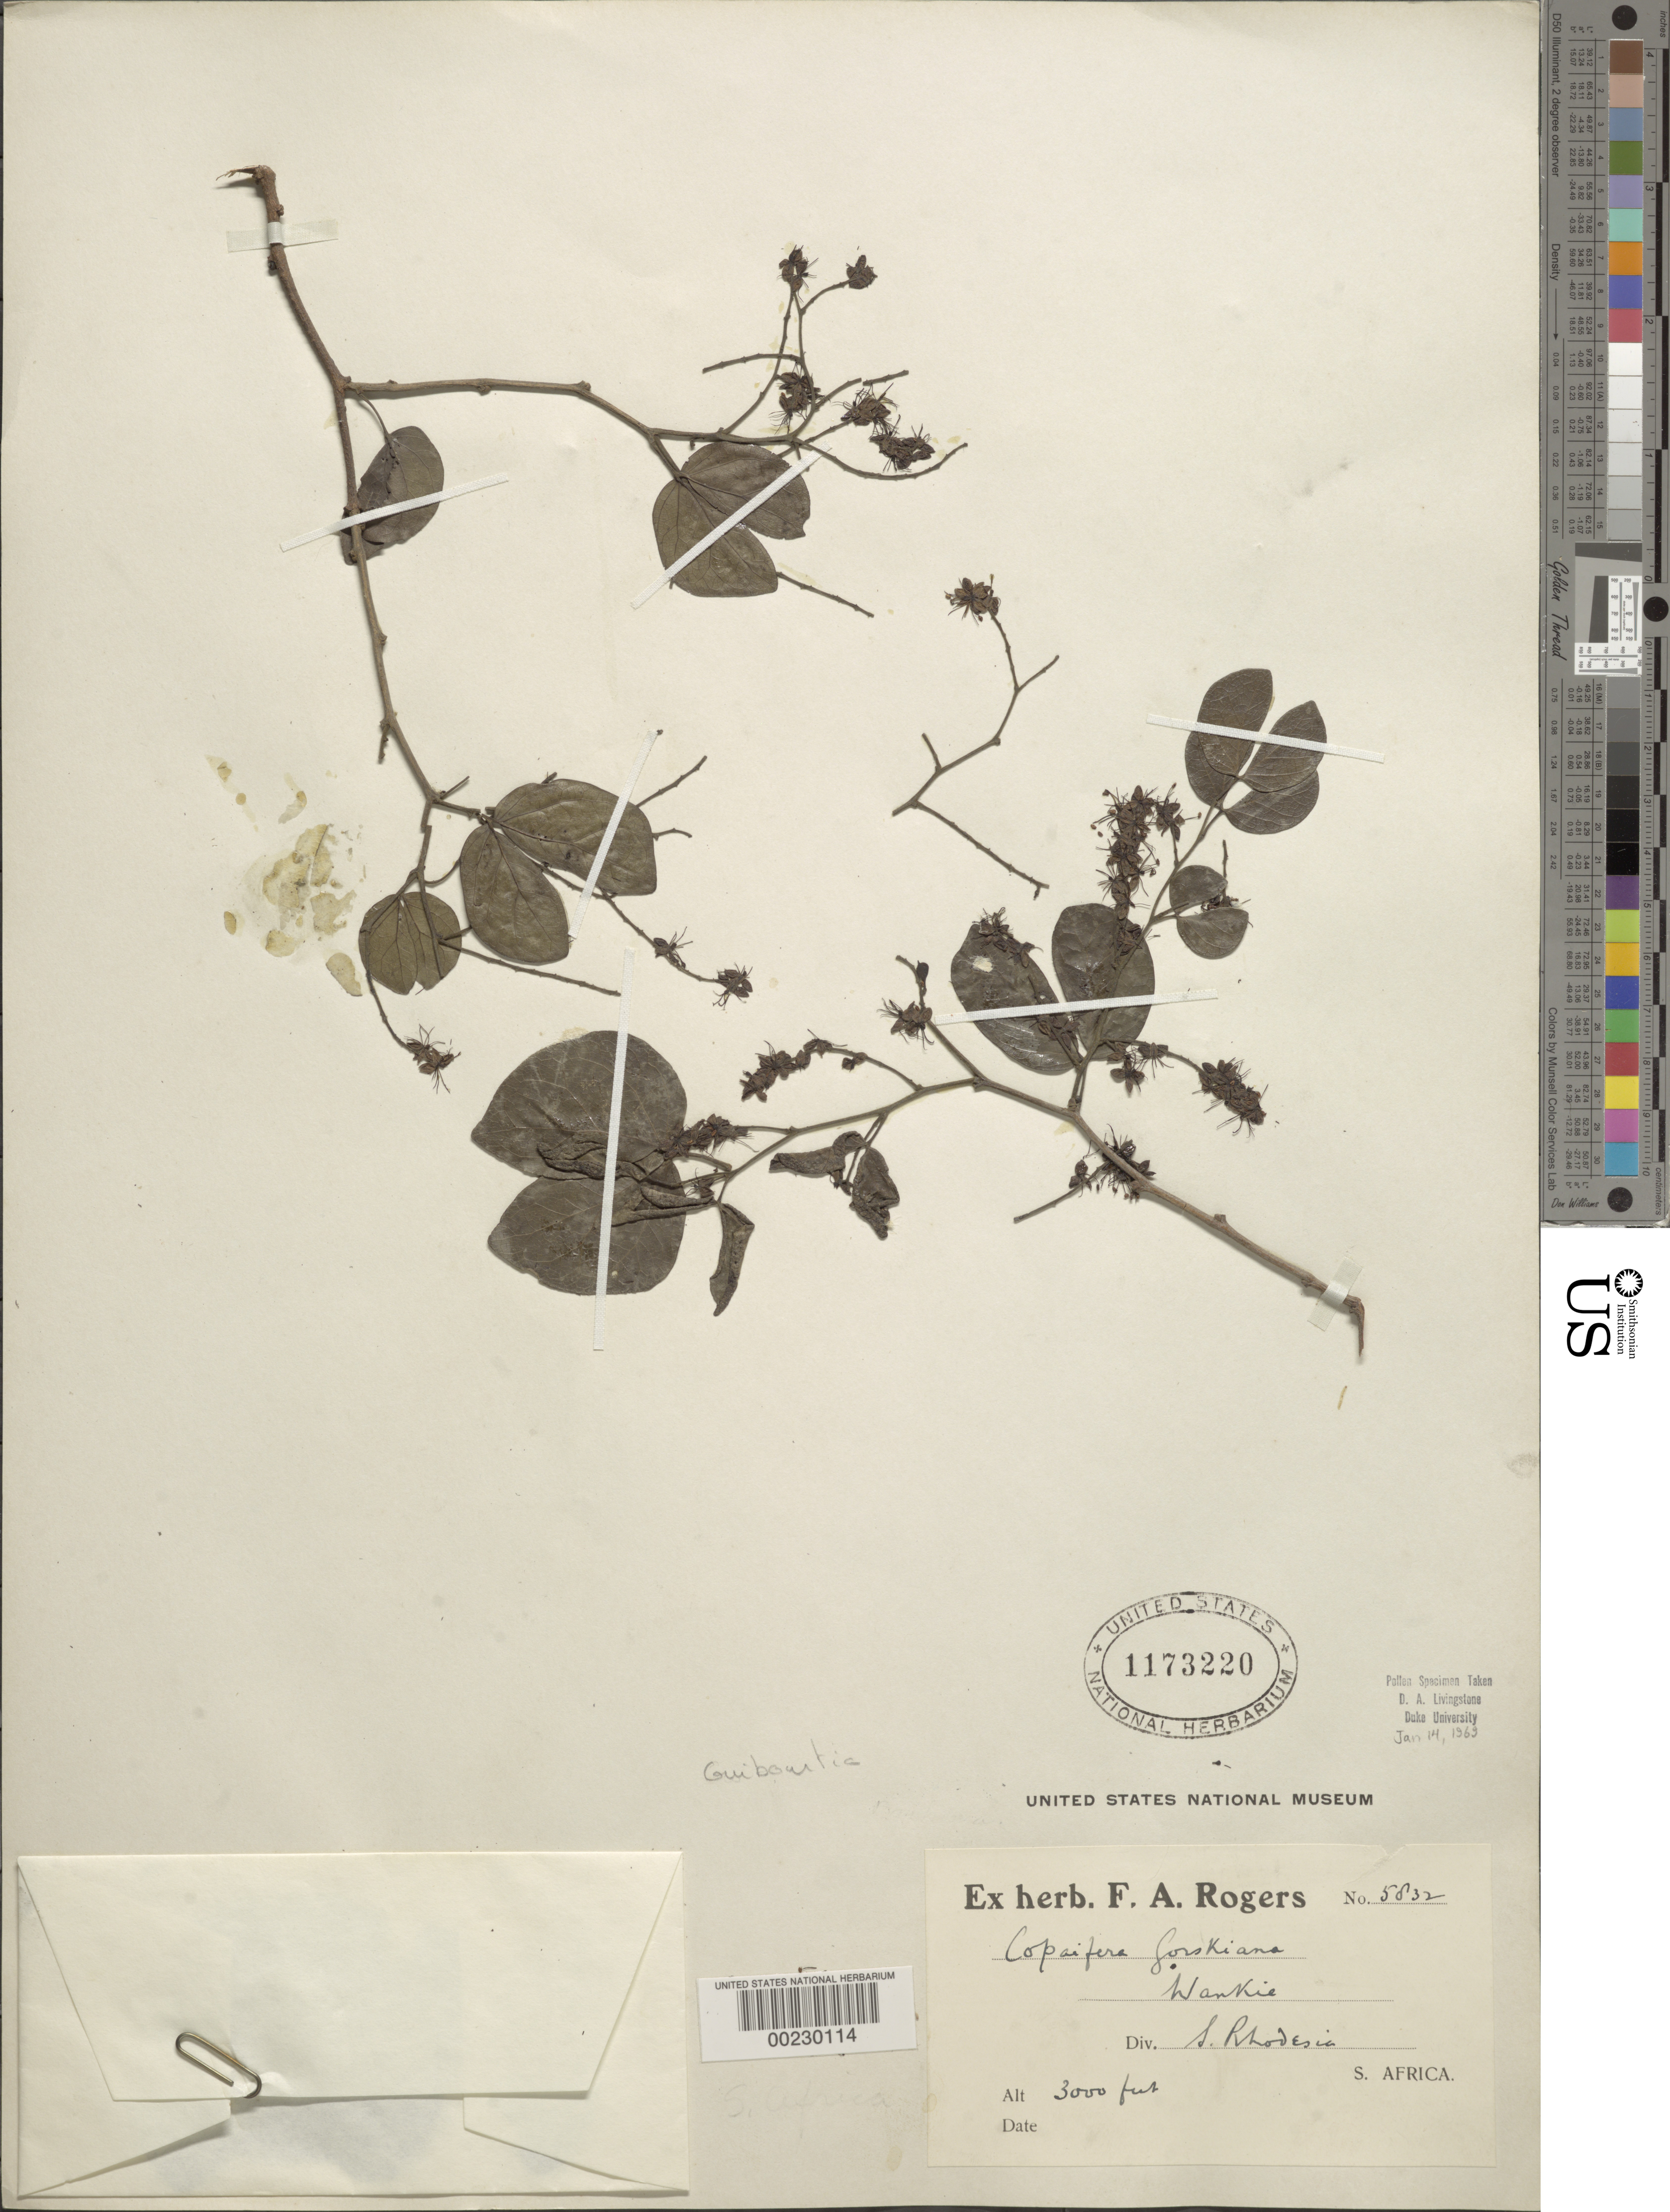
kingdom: Plantae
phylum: Tracheophyta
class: Magnoliopsida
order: Fabales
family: Fabaceae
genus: Guibourtia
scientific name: Guibourtia conjugata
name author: (Bolle) J. Léonard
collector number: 5832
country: Zimbabwe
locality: Wankie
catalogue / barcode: US 1173220